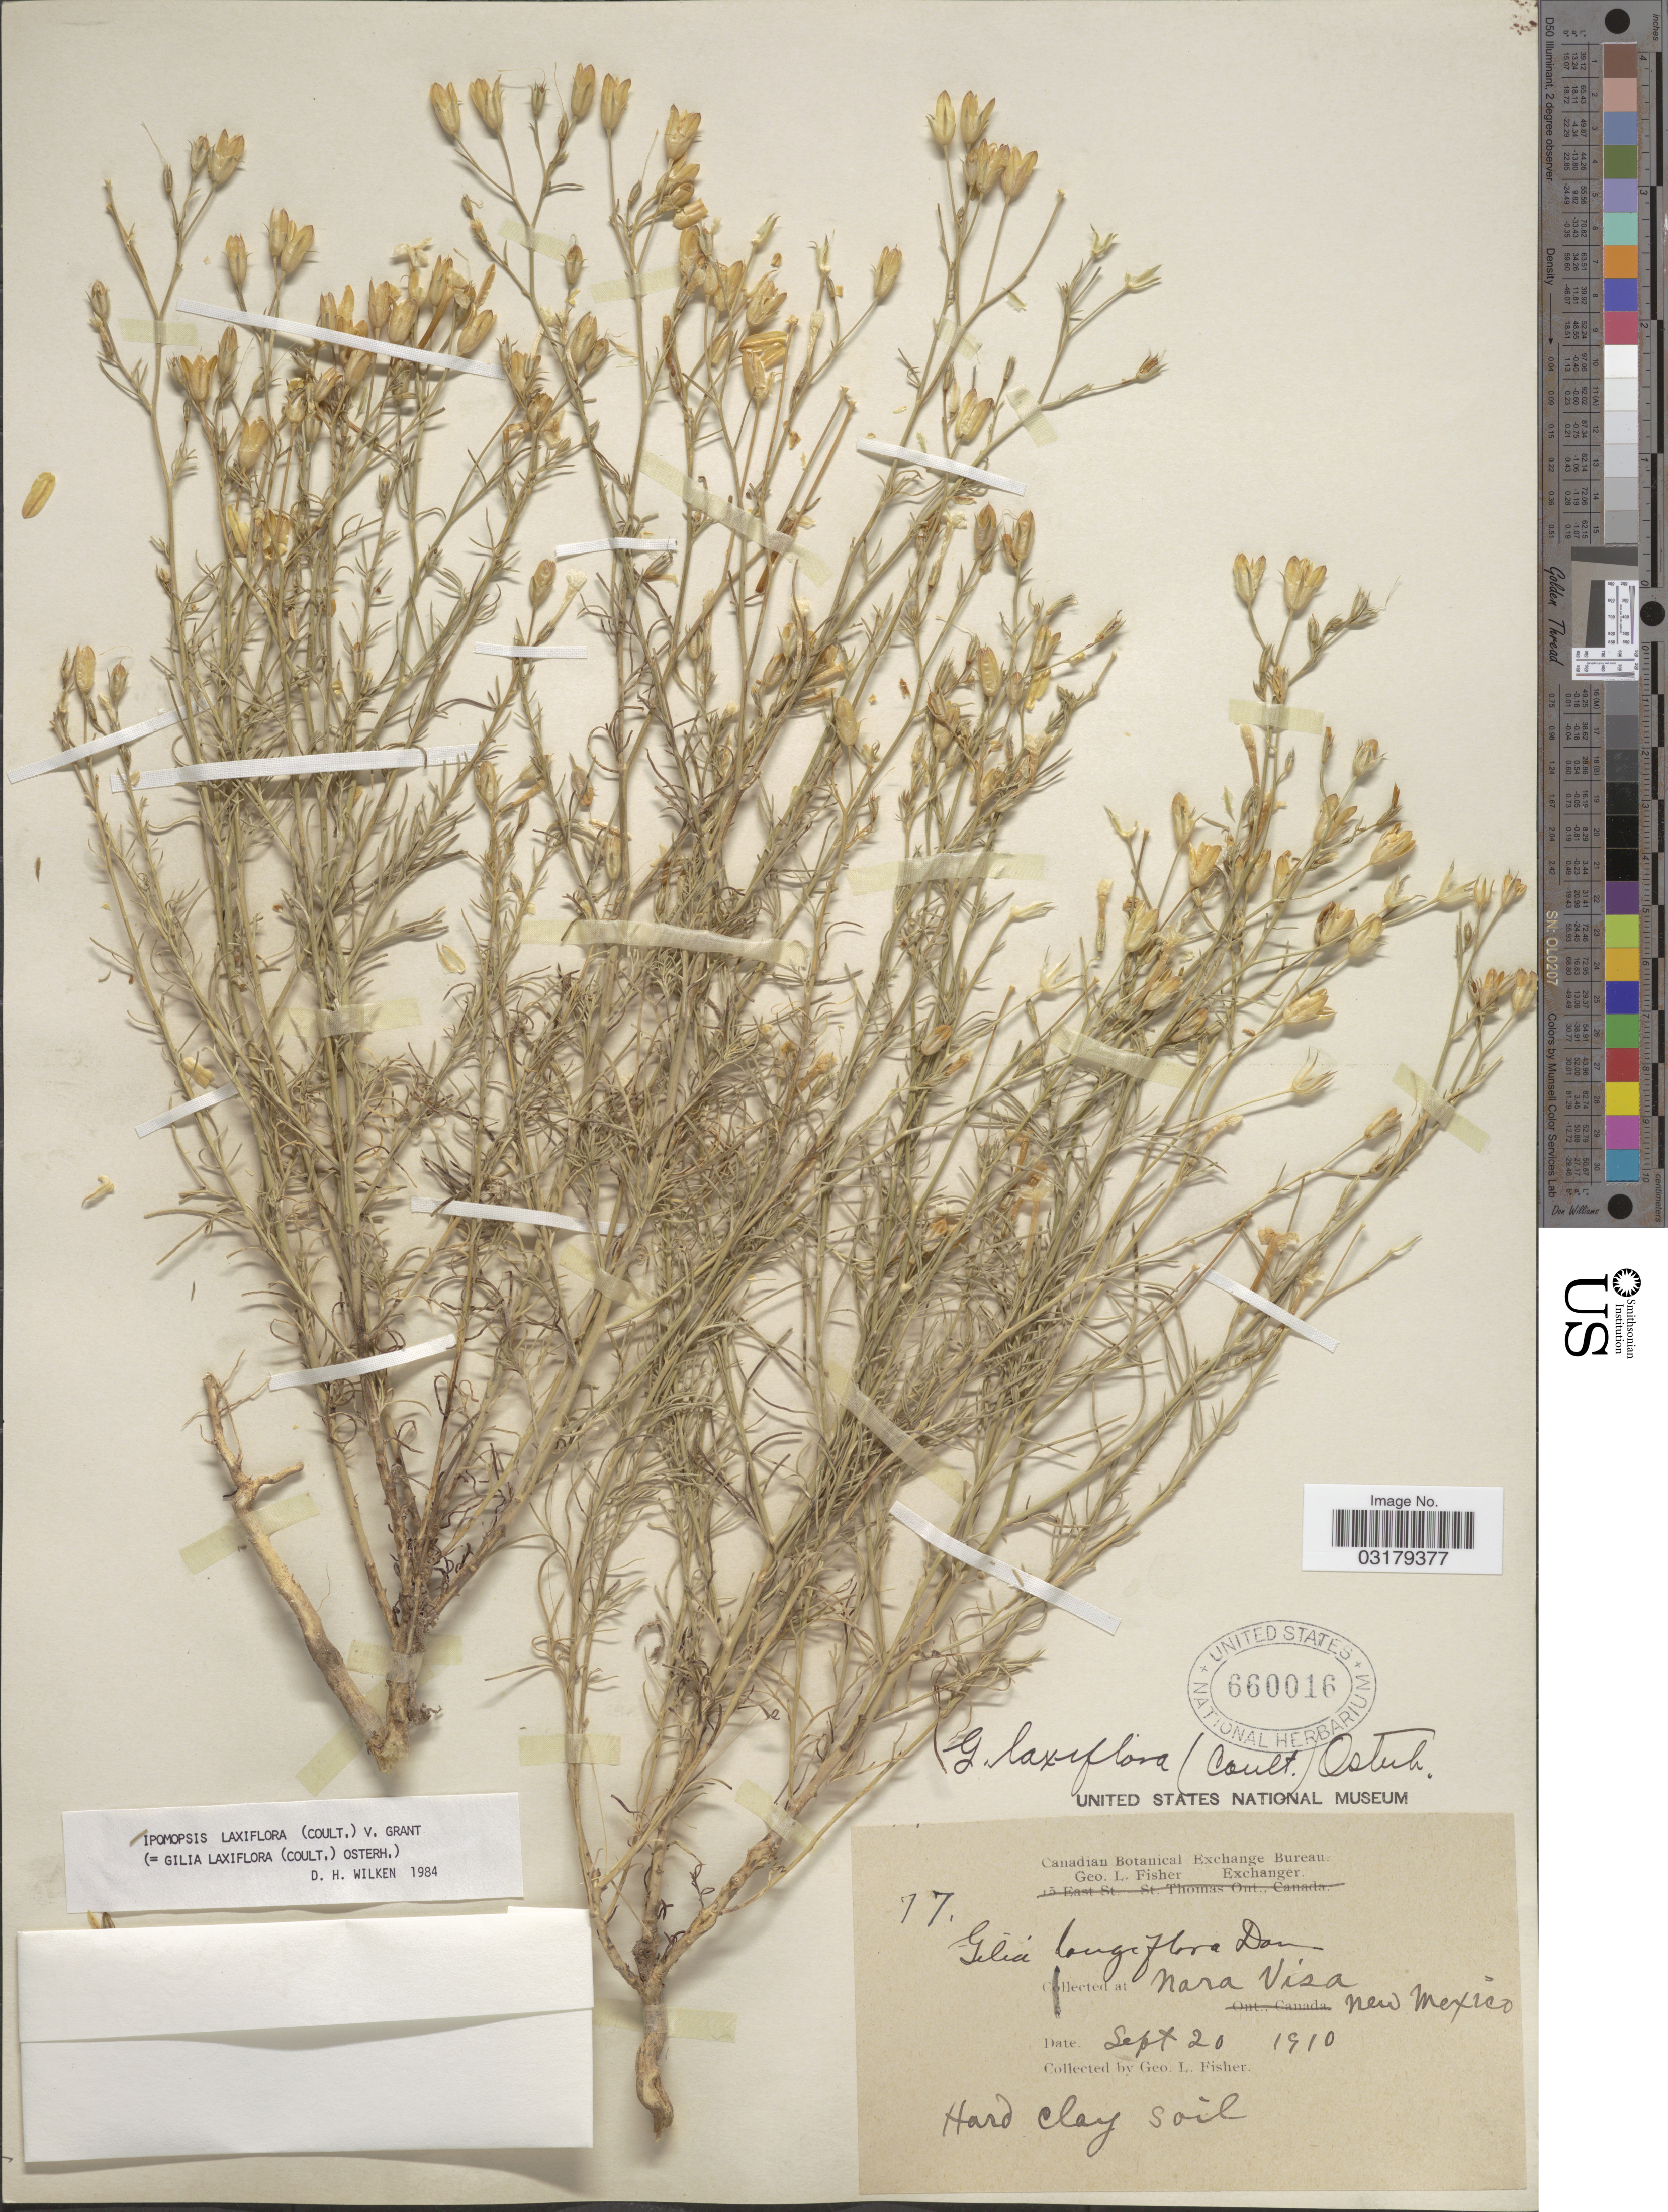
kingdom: Plantae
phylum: Tracheophyta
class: Magnoliopsida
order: Ericales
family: Polemoniaceae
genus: Ipomopsis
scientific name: Ipomopsis laxiflora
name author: (J.M. Coult.) V.E. Grant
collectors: G. L. Fisher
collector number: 77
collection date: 1910-09-20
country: United States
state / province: New Mexico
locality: Nara Visa.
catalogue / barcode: US 660016